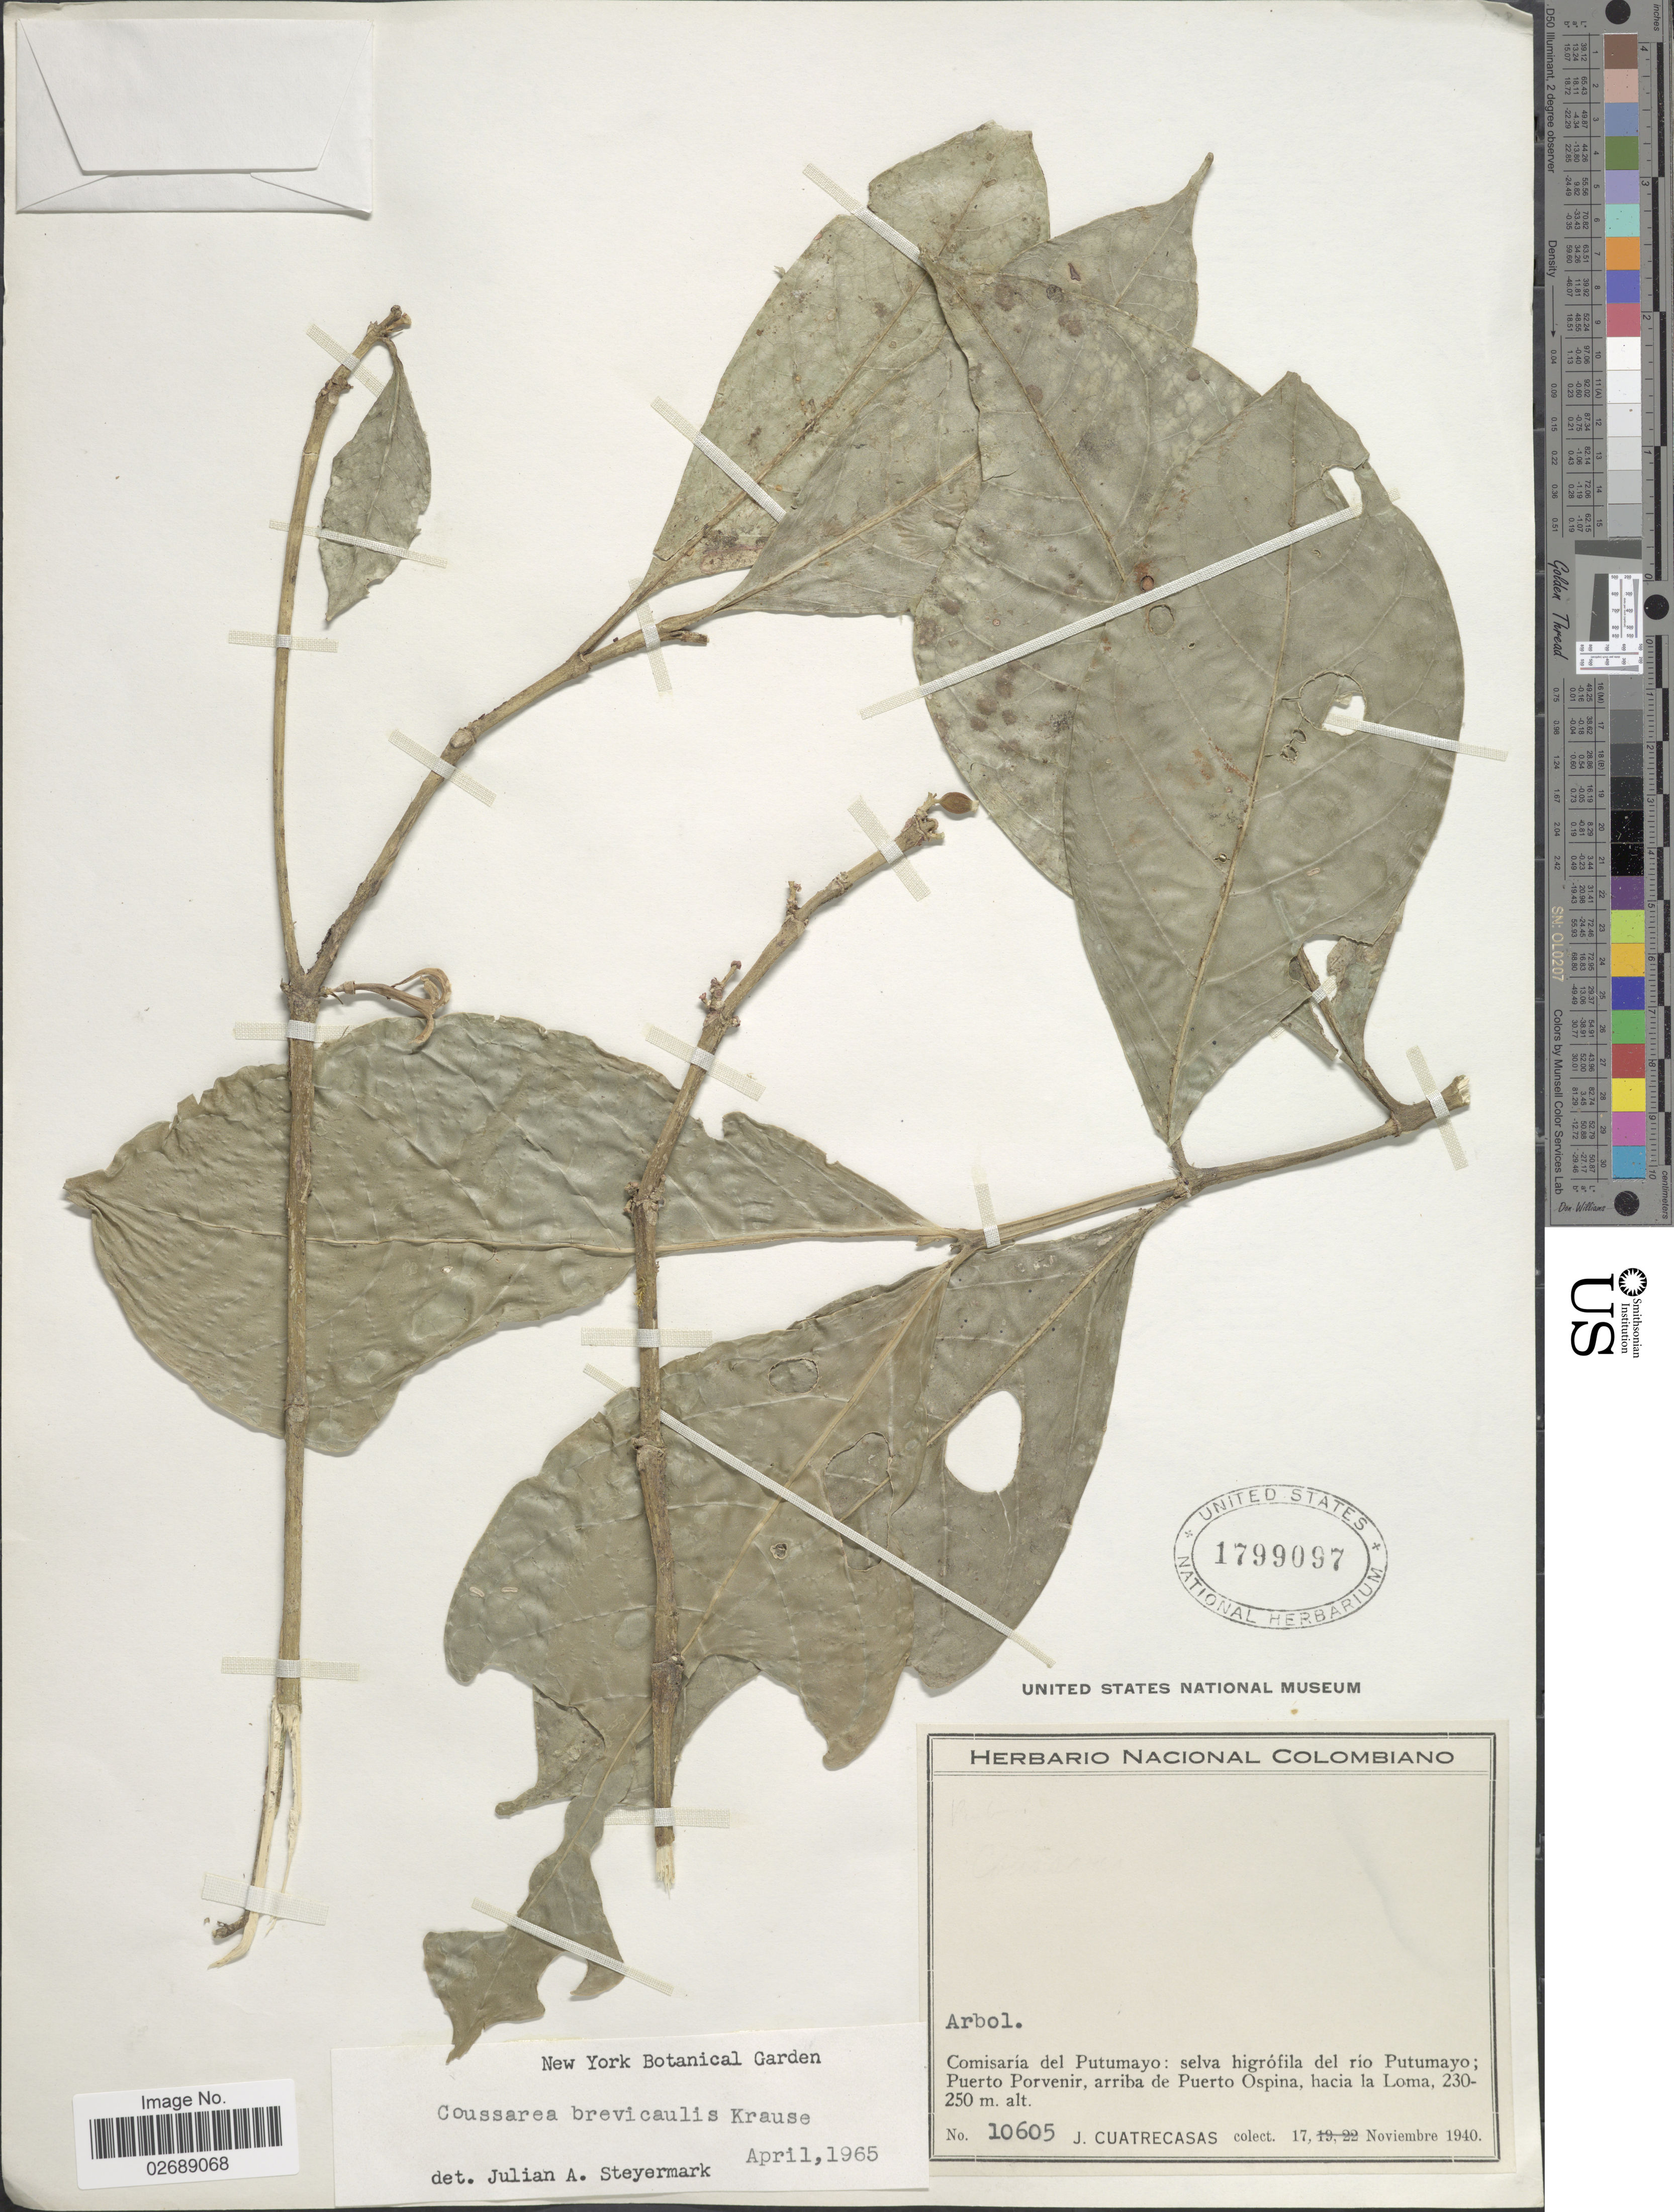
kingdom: Plantae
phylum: Tracheophyta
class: Magnoliopsida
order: Gentianales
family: Rubiaceae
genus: Coussarea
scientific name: Coussarea brevicaulis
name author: K. Krause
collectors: J. Cuatrecasas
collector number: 10605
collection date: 1940-11-17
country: Colombia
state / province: Putumayo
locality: Selva higrofila del rio Putumayo; Puerto Porvenir, arriba de Puerto Ospina, hacia la Loma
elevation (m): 230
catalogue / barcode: US 1799097